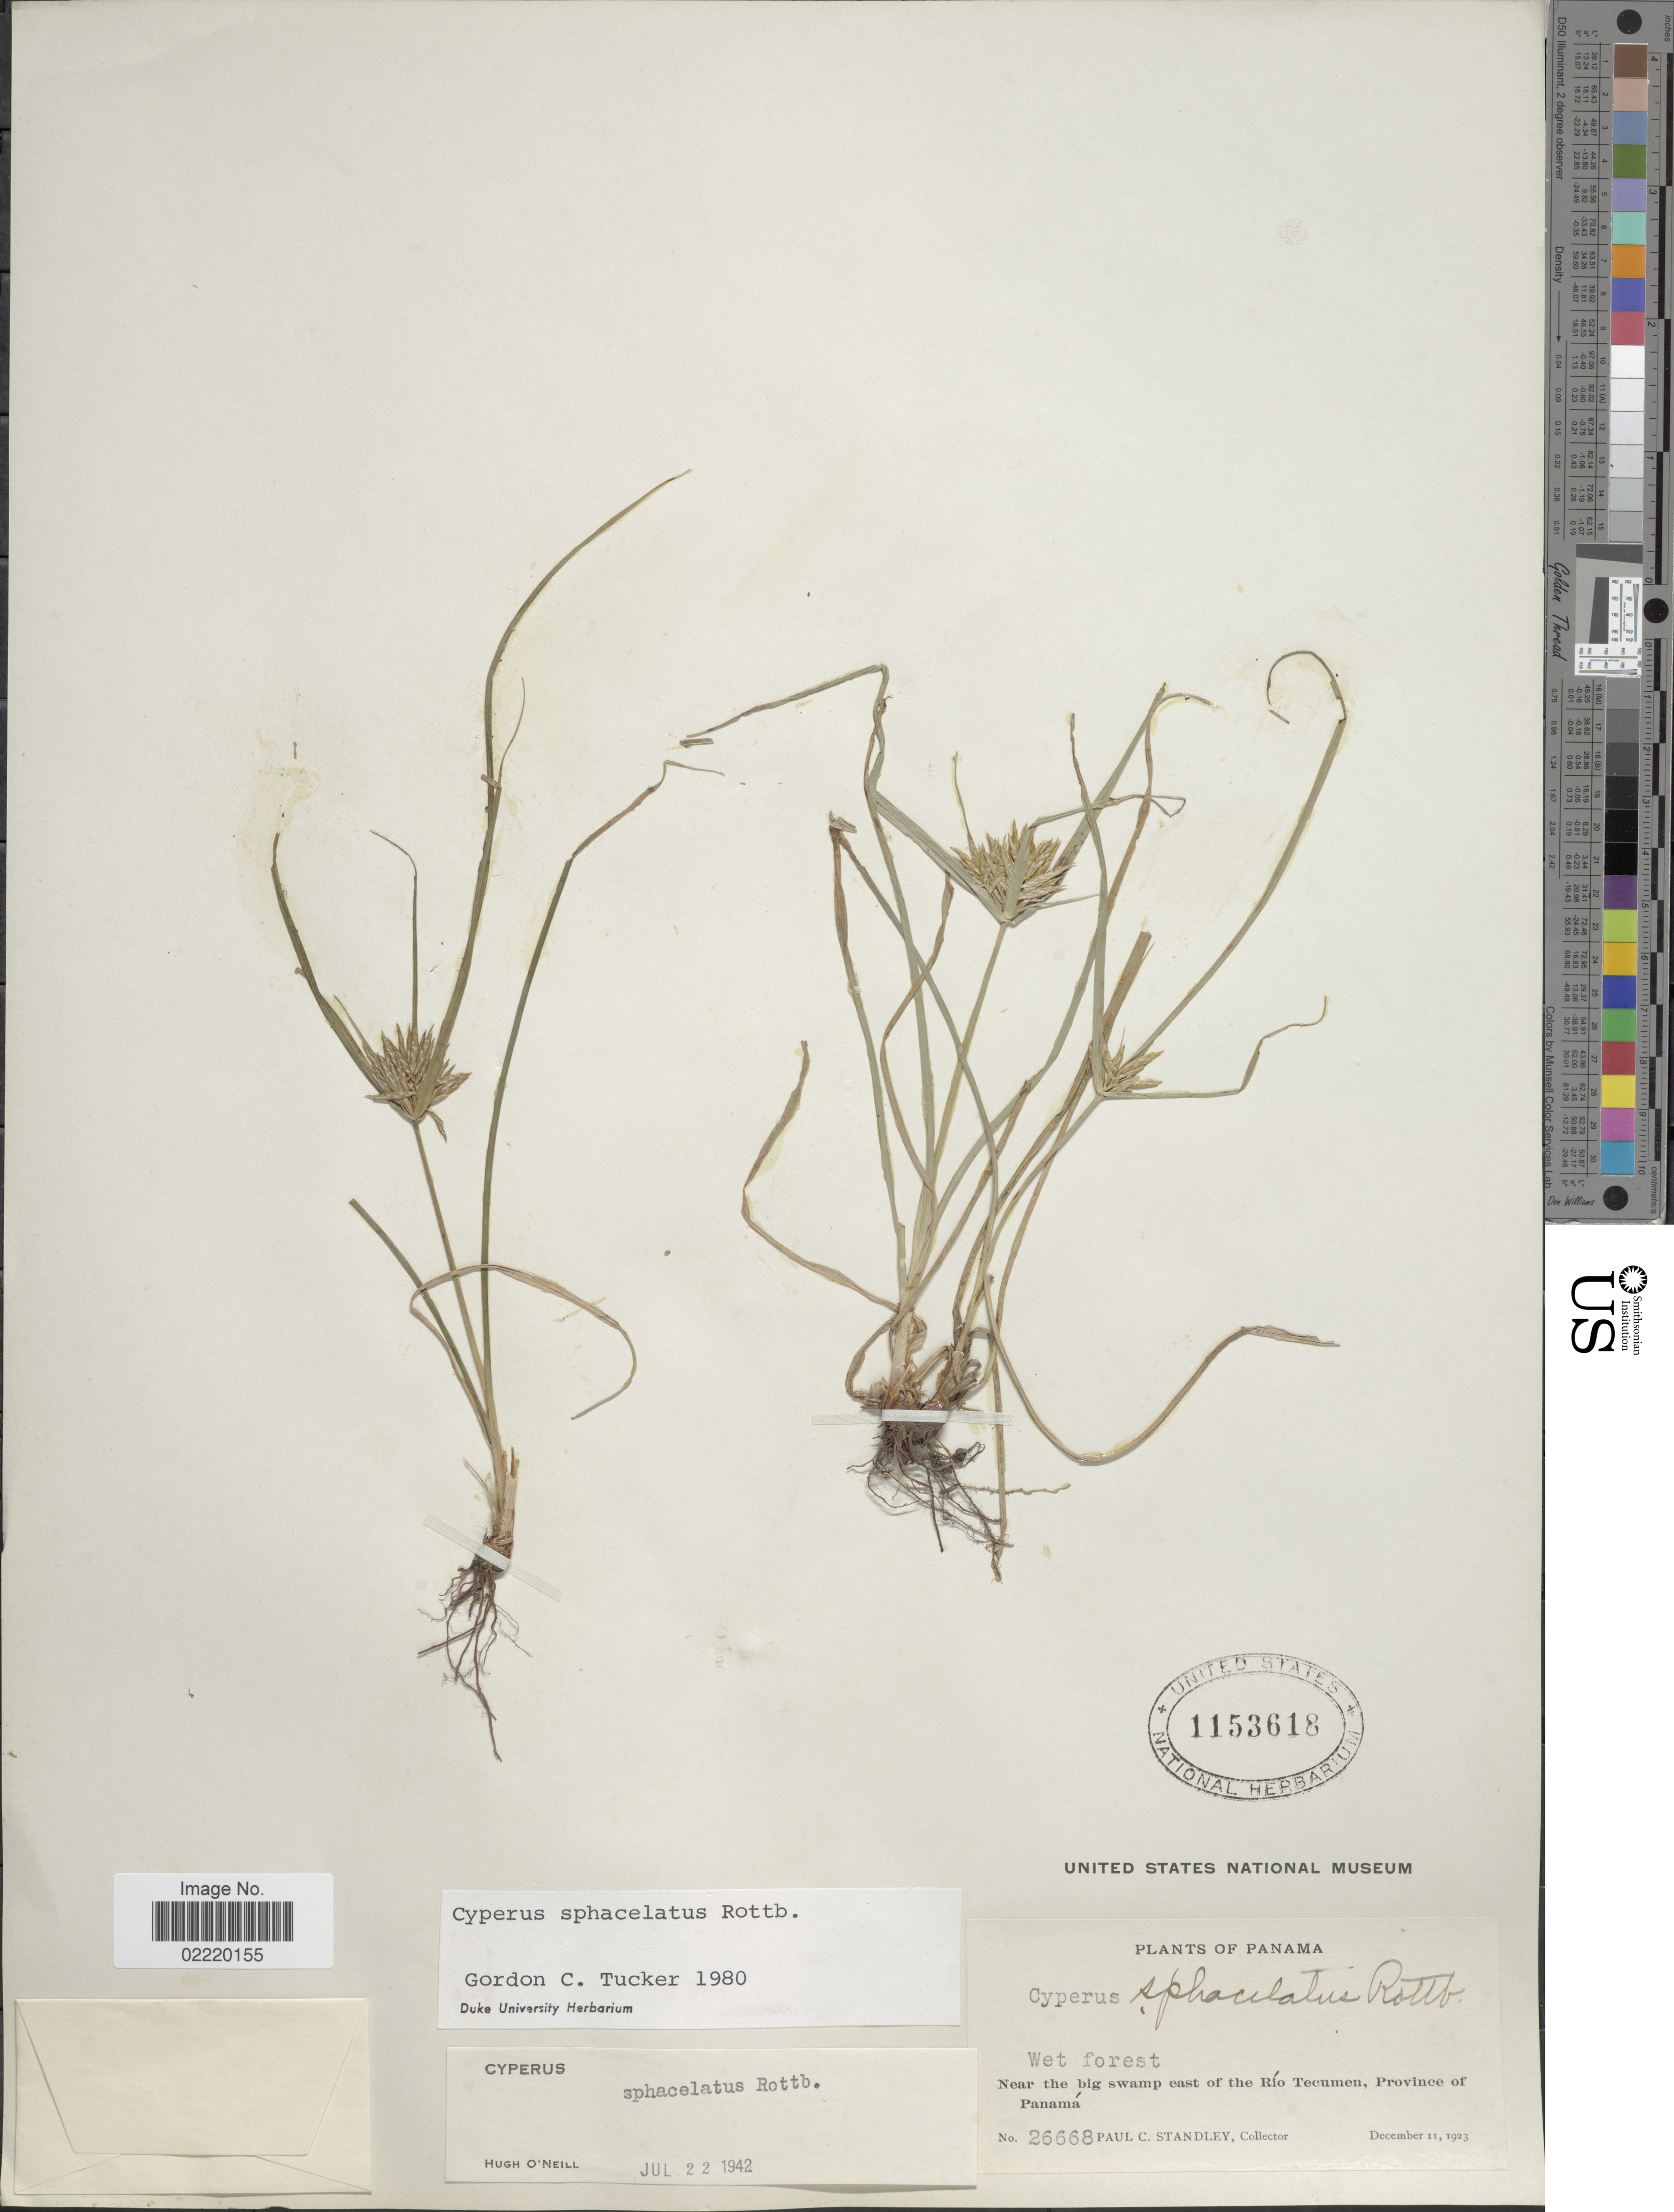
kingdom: Plantae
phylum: Tracheophyta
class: Liliopsida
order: Poales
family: Cyperaceae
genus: Cyperus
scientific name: Cyperus sphacelatus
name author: Rottb.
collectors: P. C. Standley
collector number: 26668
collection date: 1923-12-11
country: Panama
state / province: Panamá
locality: Wet forest, Near the big swamp east of the Rio Tecumen.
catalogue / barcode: US 1153618